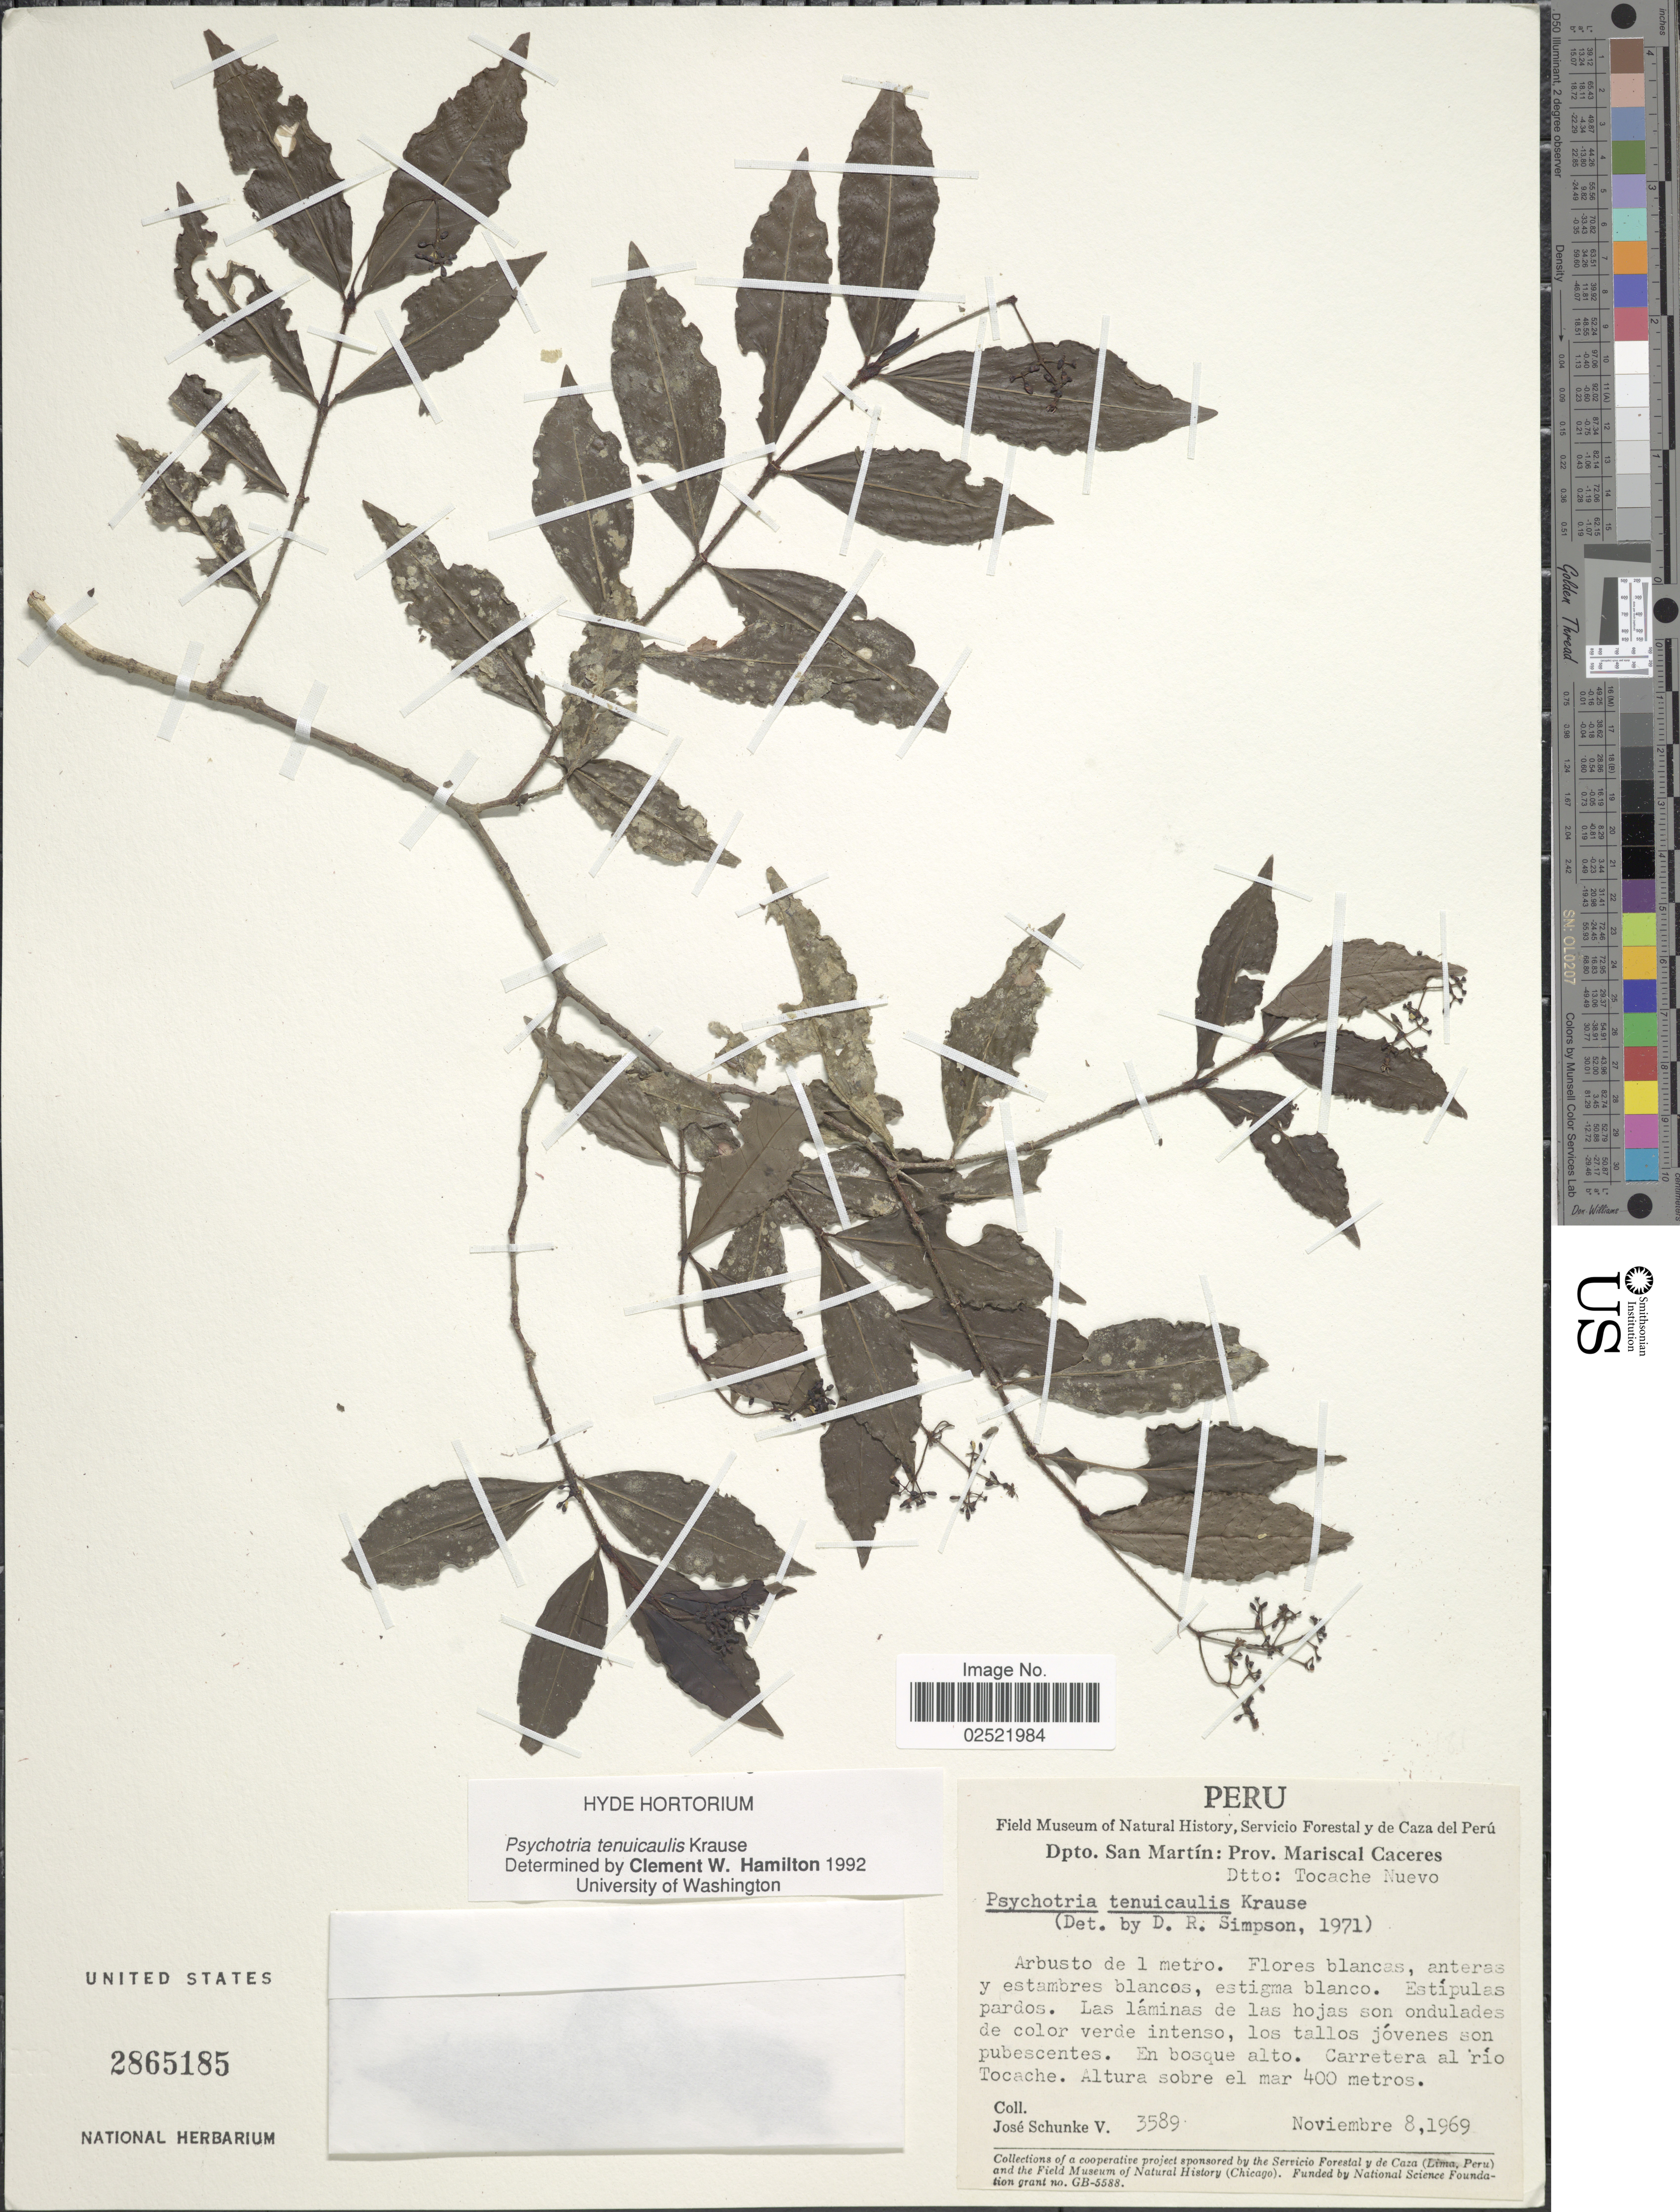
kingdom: Plantae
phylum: Tracheophyta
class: Magnoliopsida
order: Gentianales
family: Rubiaceae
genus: Psychotria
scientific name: Psychotria tenuicaulis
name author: K. Krause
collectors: J. Schunke Vigo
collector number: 3589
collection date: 1969-11-08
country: Peru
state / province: San Martín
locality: Dpto. San Martin: Prov. Mariscal Caceres. Dtto: Tocache Nuevo. Carretera al rio Tocache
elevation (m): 400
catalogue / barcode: US 2865185